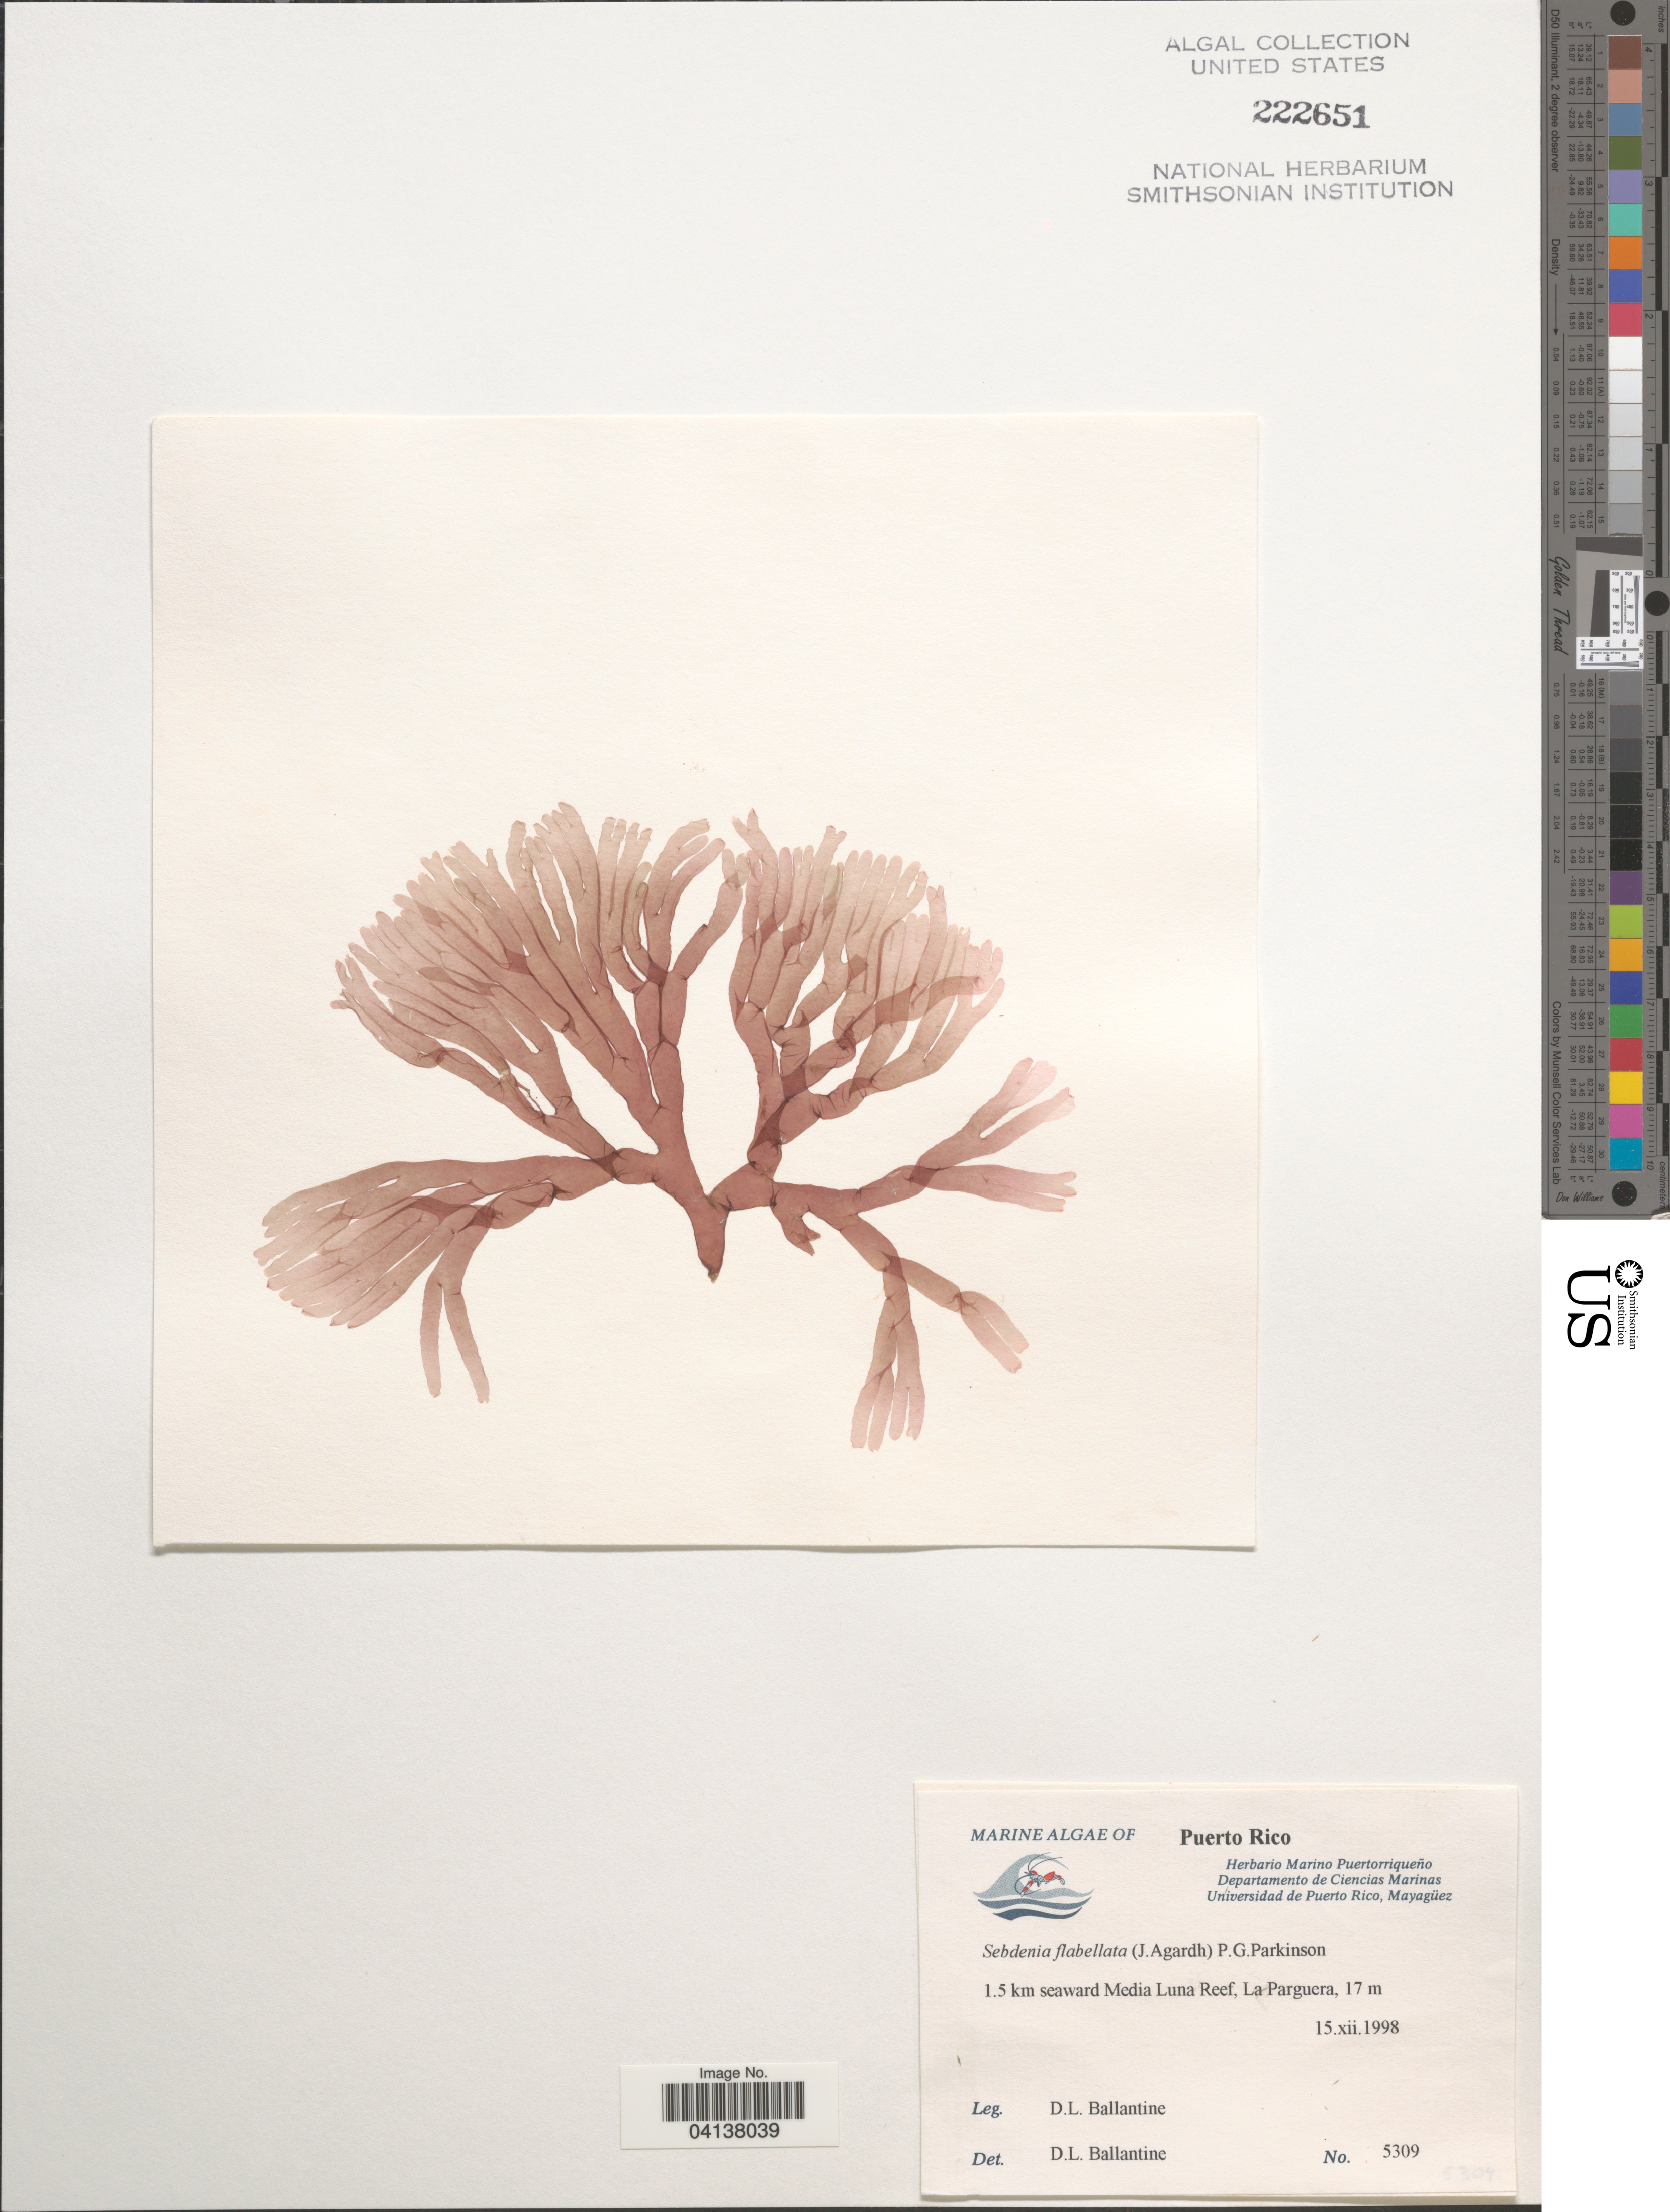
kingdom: Plantae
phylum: Rhodophyta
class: Florideophyceae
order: Sebdeniales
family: Sebdeniaceae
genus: Sebdenia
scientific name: Sebdenia flabellata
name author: (J. Agardh) P.G. Parkinson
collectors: D.L. Ballantine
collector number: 5309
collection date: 1998-12-15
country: Puerto Rico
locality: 1.5 km seaward Media Luna Reef, La Parguera.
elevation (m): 17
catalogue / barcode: US 222651